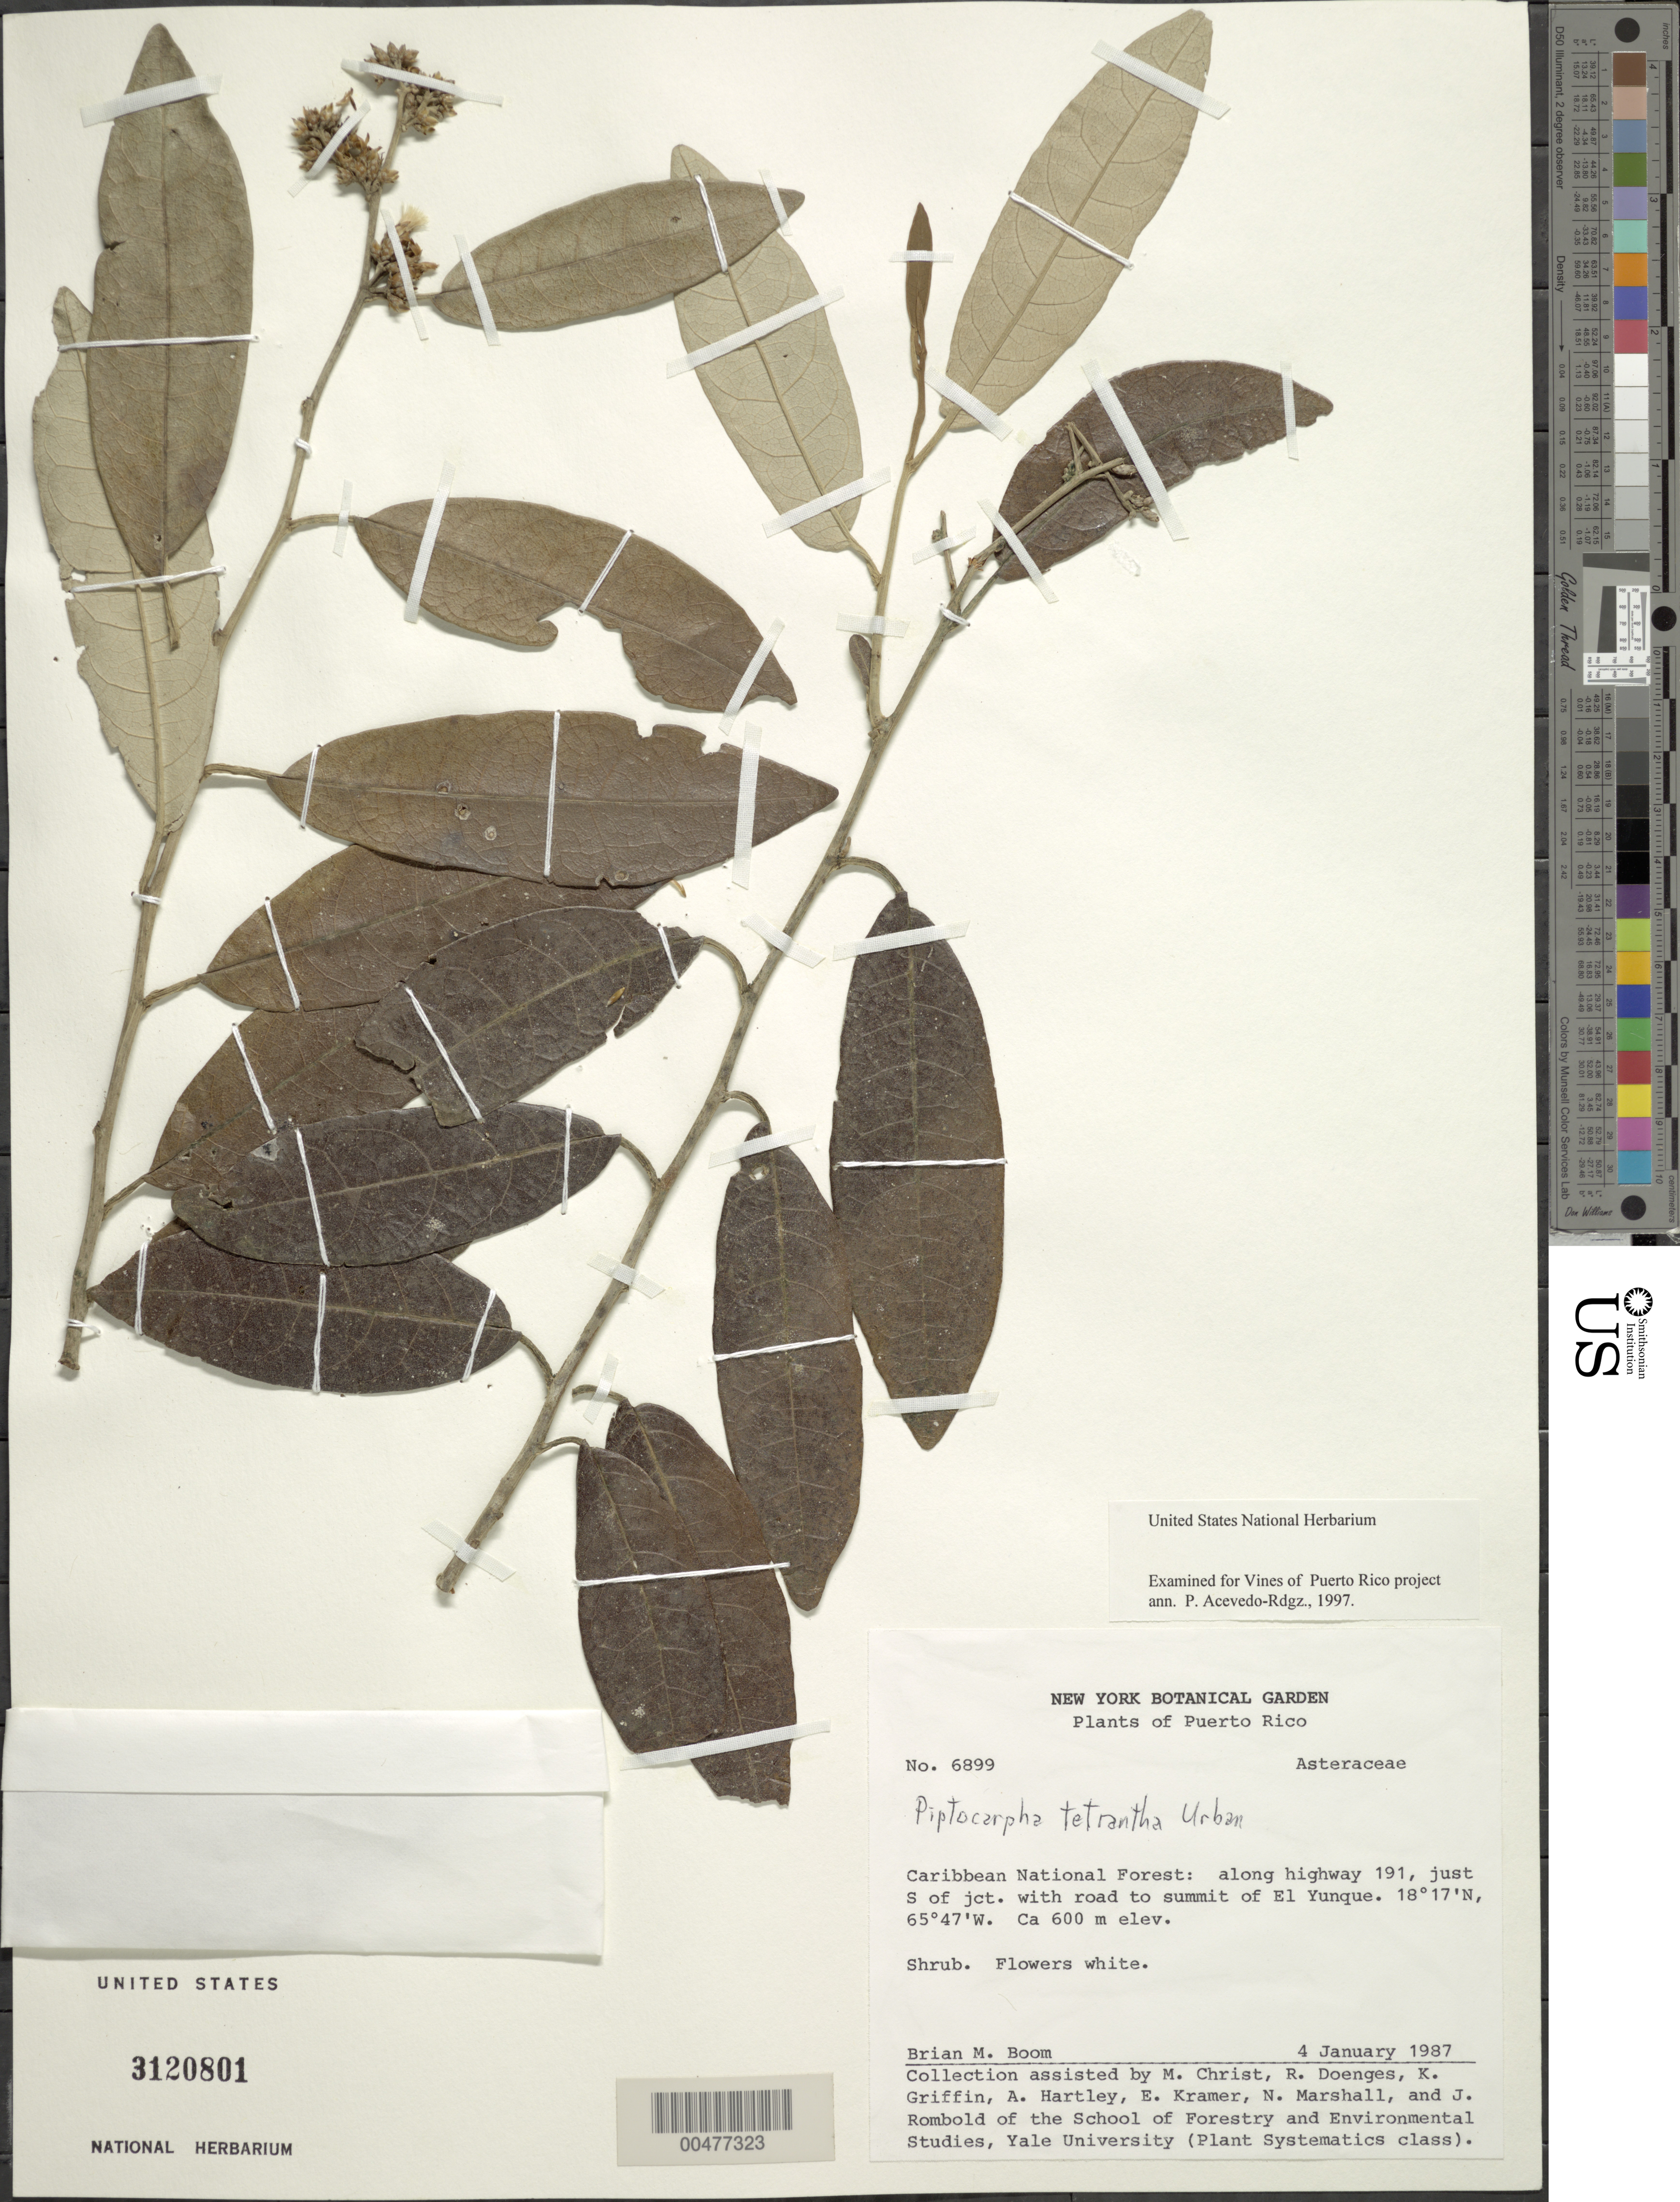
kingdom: Plantae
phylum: Tracheophyta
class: Magnoliopsida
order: Asterales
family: Asteraceae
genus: Piptocarpha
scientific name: Piptocarpha tetrantha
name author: Urb.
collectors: B. M. Boom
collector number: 6899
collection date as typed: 04 Jan 1987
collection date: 1987-01-04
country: Puerto Rico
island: Greater Antilles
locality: Caribbean National Forest, along Hwy 191, just S of jct. with road to summit of El Yunque.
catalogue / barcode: US 3120801